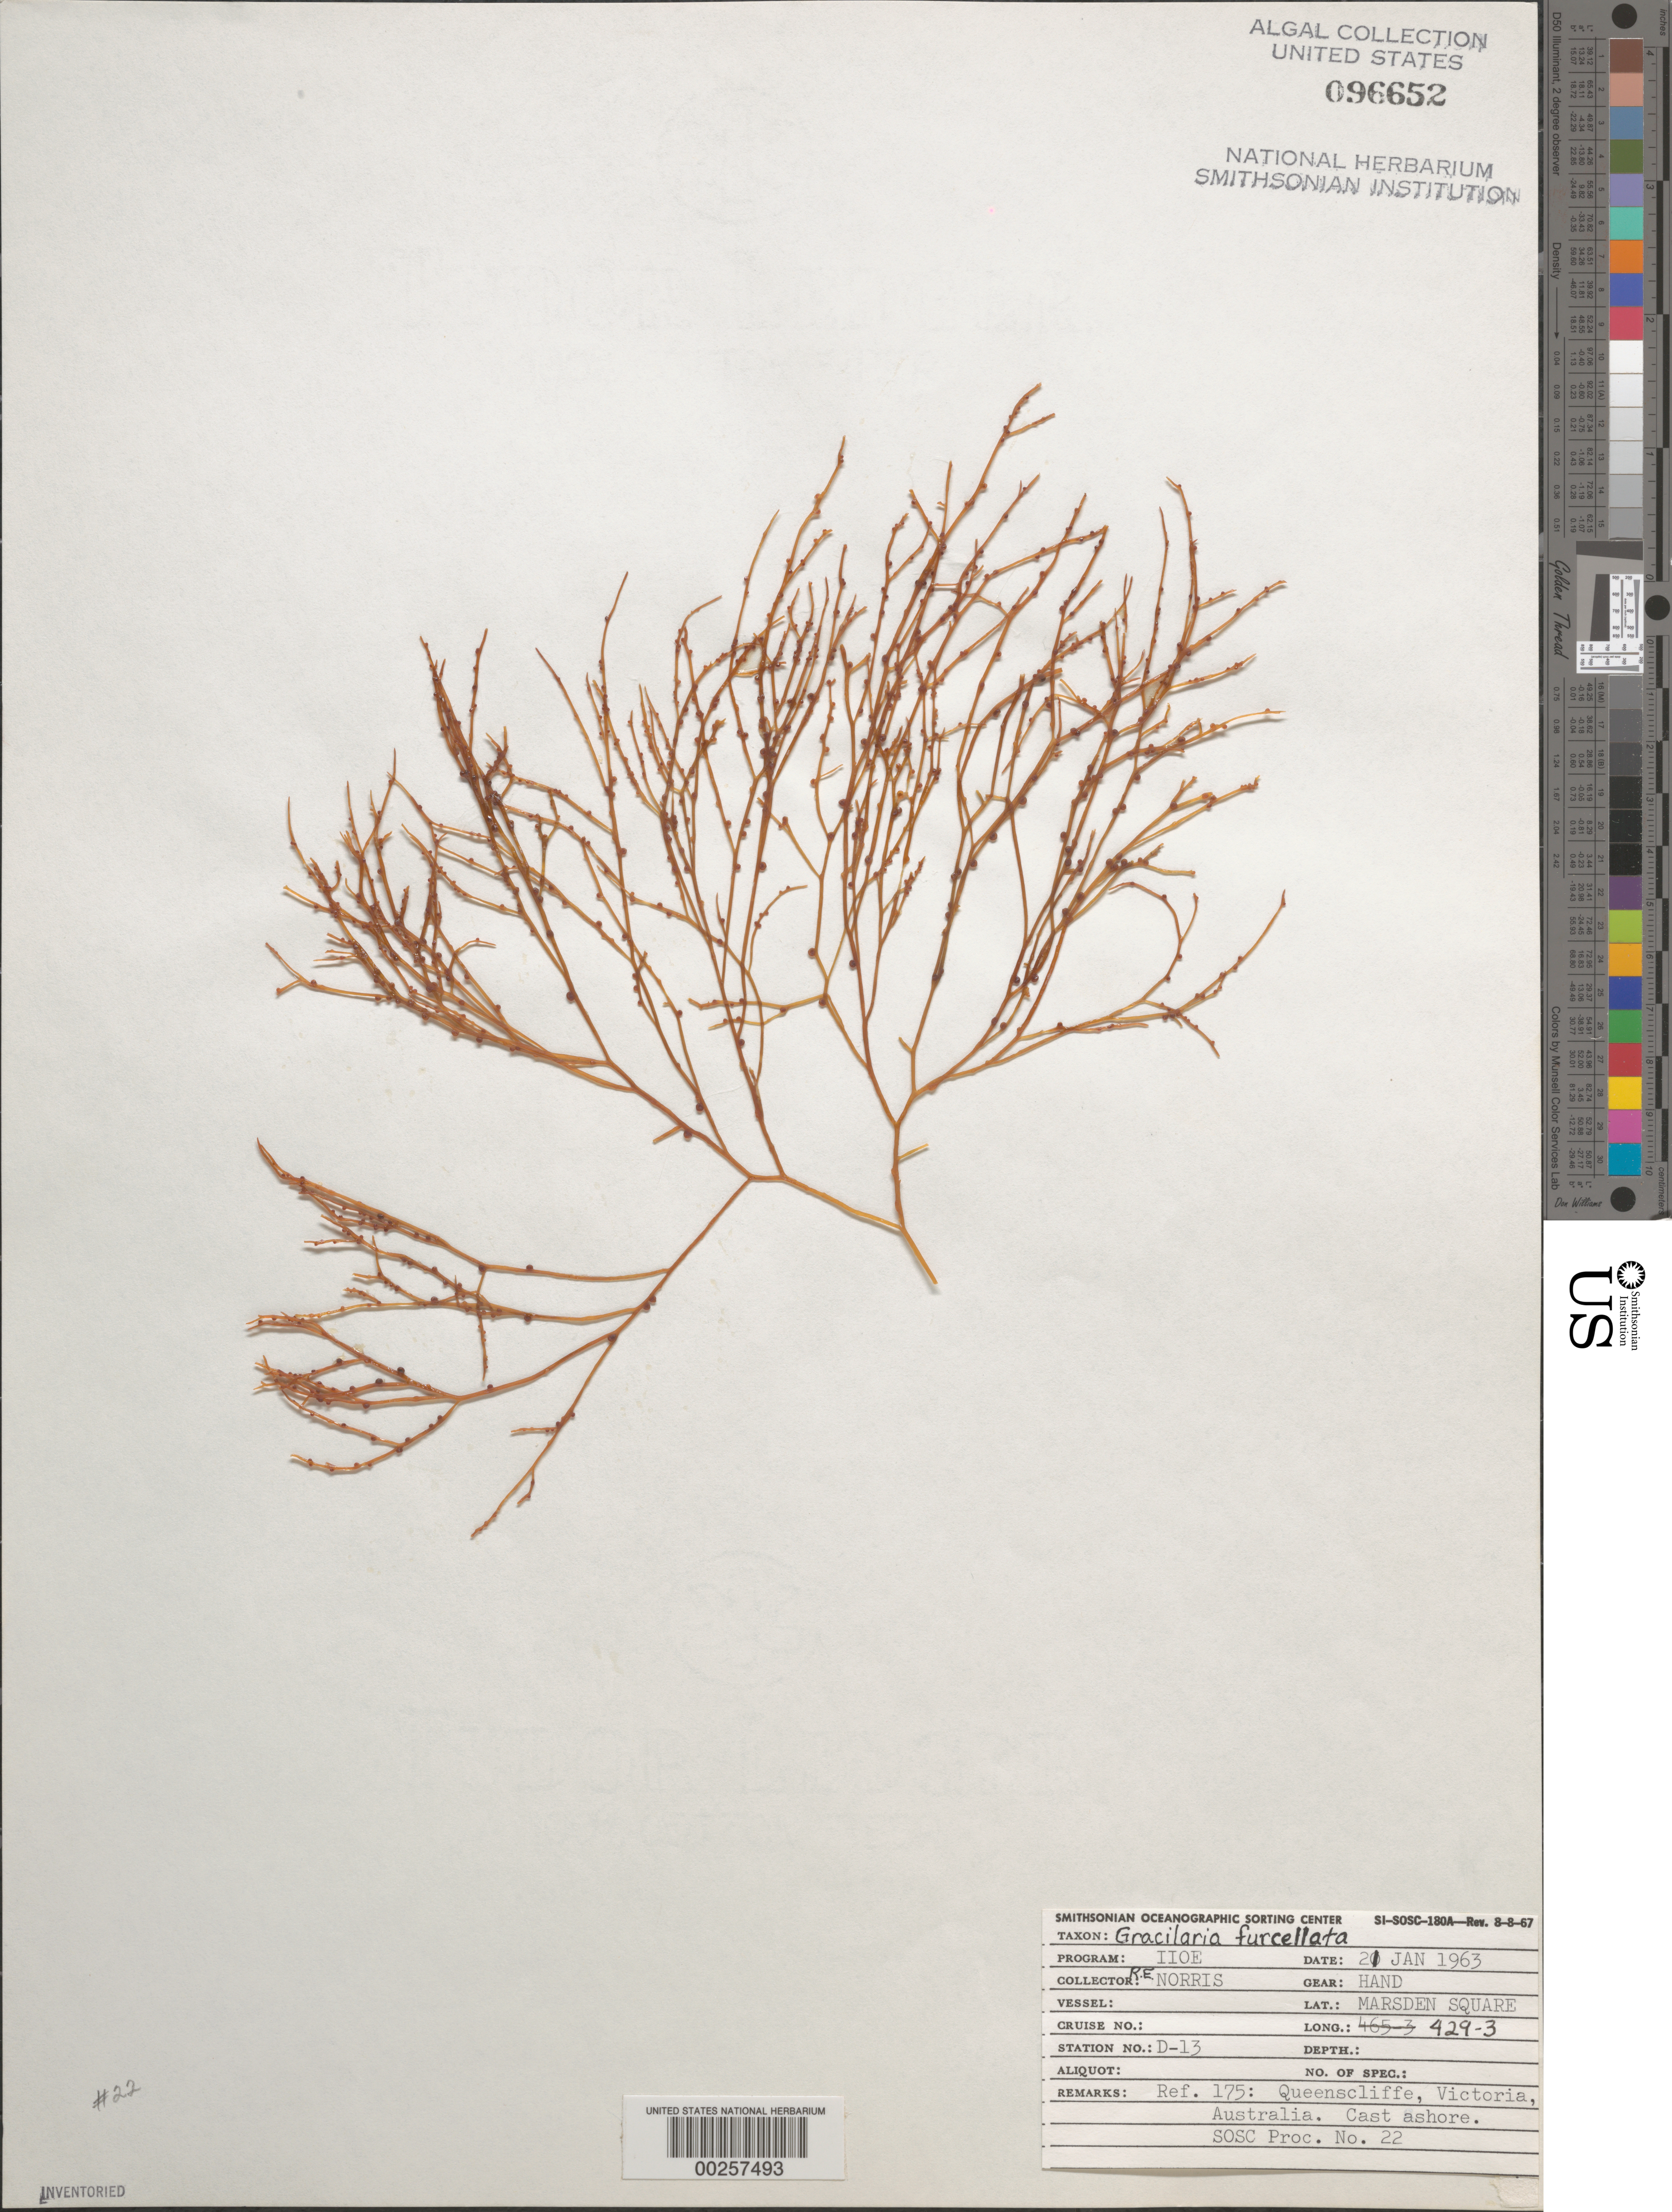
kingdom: Plantae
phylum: Rhodophyta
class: Florideophyceae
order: Gigartinales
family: Solieriaceae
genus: Sarconema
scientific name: Sarconema filiforme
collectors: R. E. Norris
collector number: Station D-13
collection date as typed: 21 Jan 1963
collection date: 1963-01-21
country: Australia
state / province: Victoria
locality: Queenscliffe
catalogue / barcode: US 96652